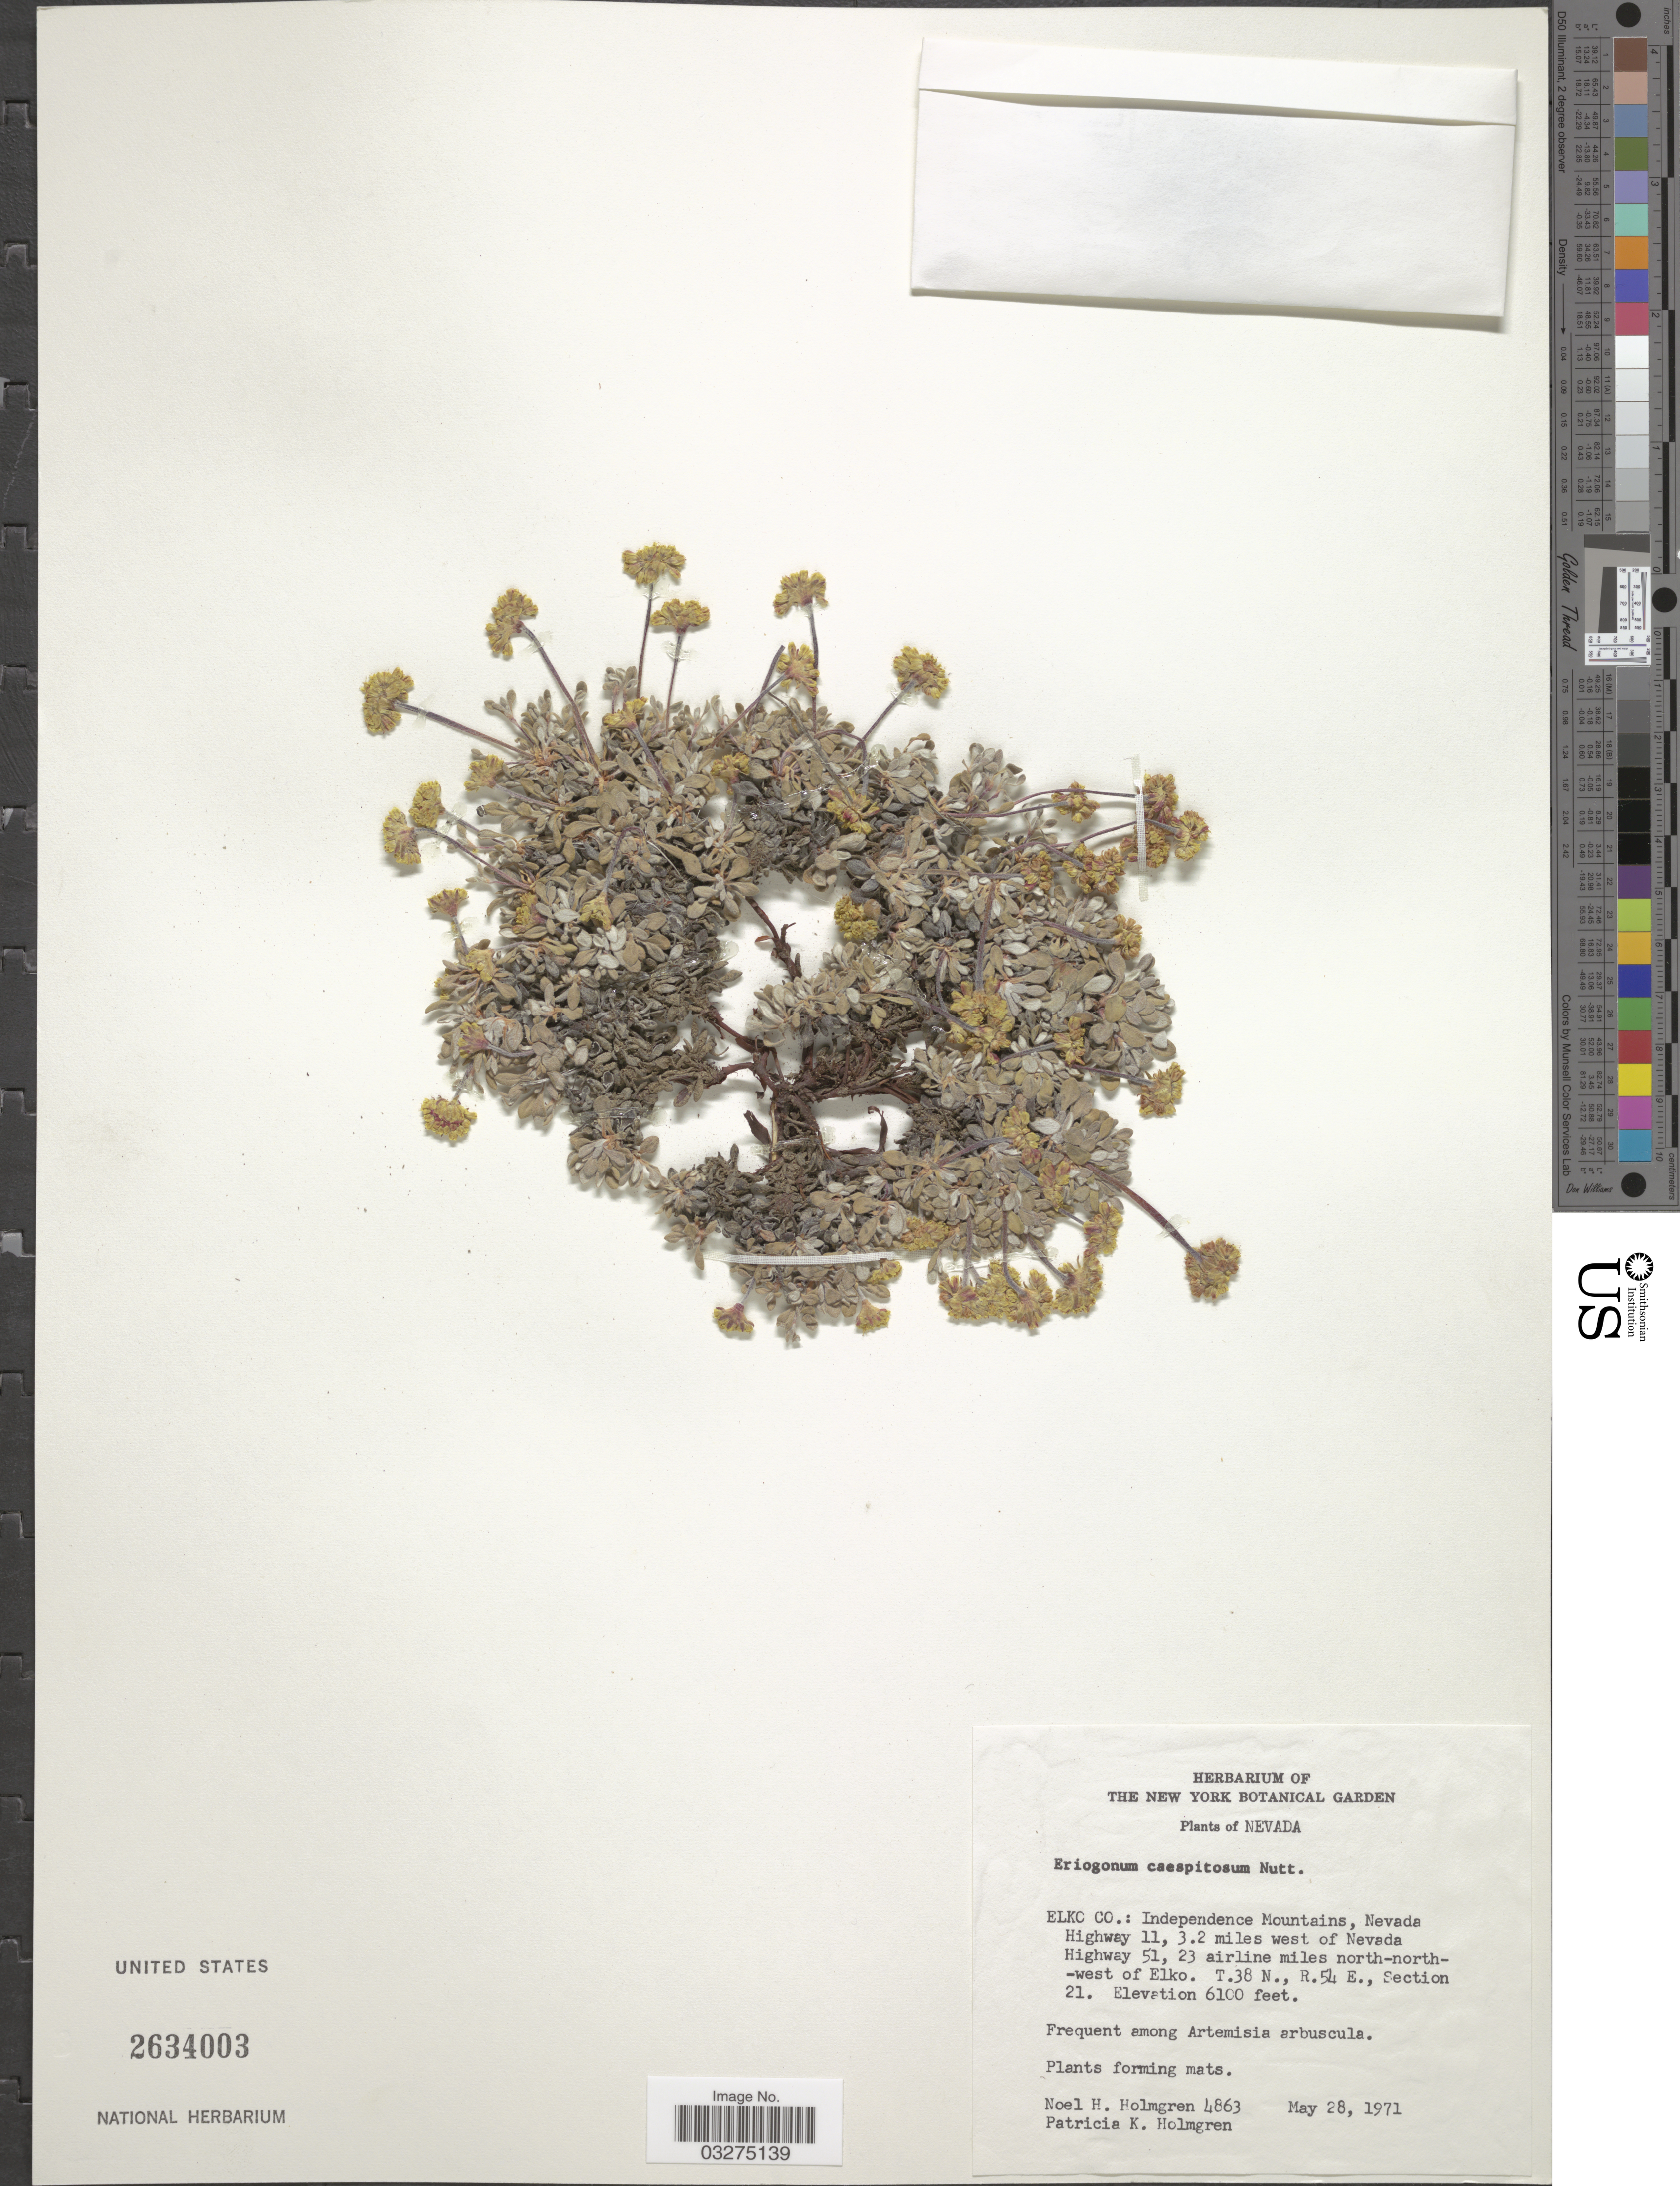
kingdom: Plantae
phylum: Tracheophyta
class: Magnoliopsida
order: Caryophyllales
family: Polygonaceae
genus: Eriogonum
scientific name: Eriogonum caespitosum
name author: Nutt.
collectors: N. H. Holmgren & P. K. Holmgren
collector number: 4863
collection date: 1971-05-28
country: United States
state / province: Nevada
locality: Elko Co.: Independence Mountains, Nevada Highway 11, 3.2 miles west of Nevada Highway 51, 23 airline miles north-north-west of Elko. T.38 N., R. 54E., Section 21.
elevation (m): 1859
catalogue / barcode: US 2634003